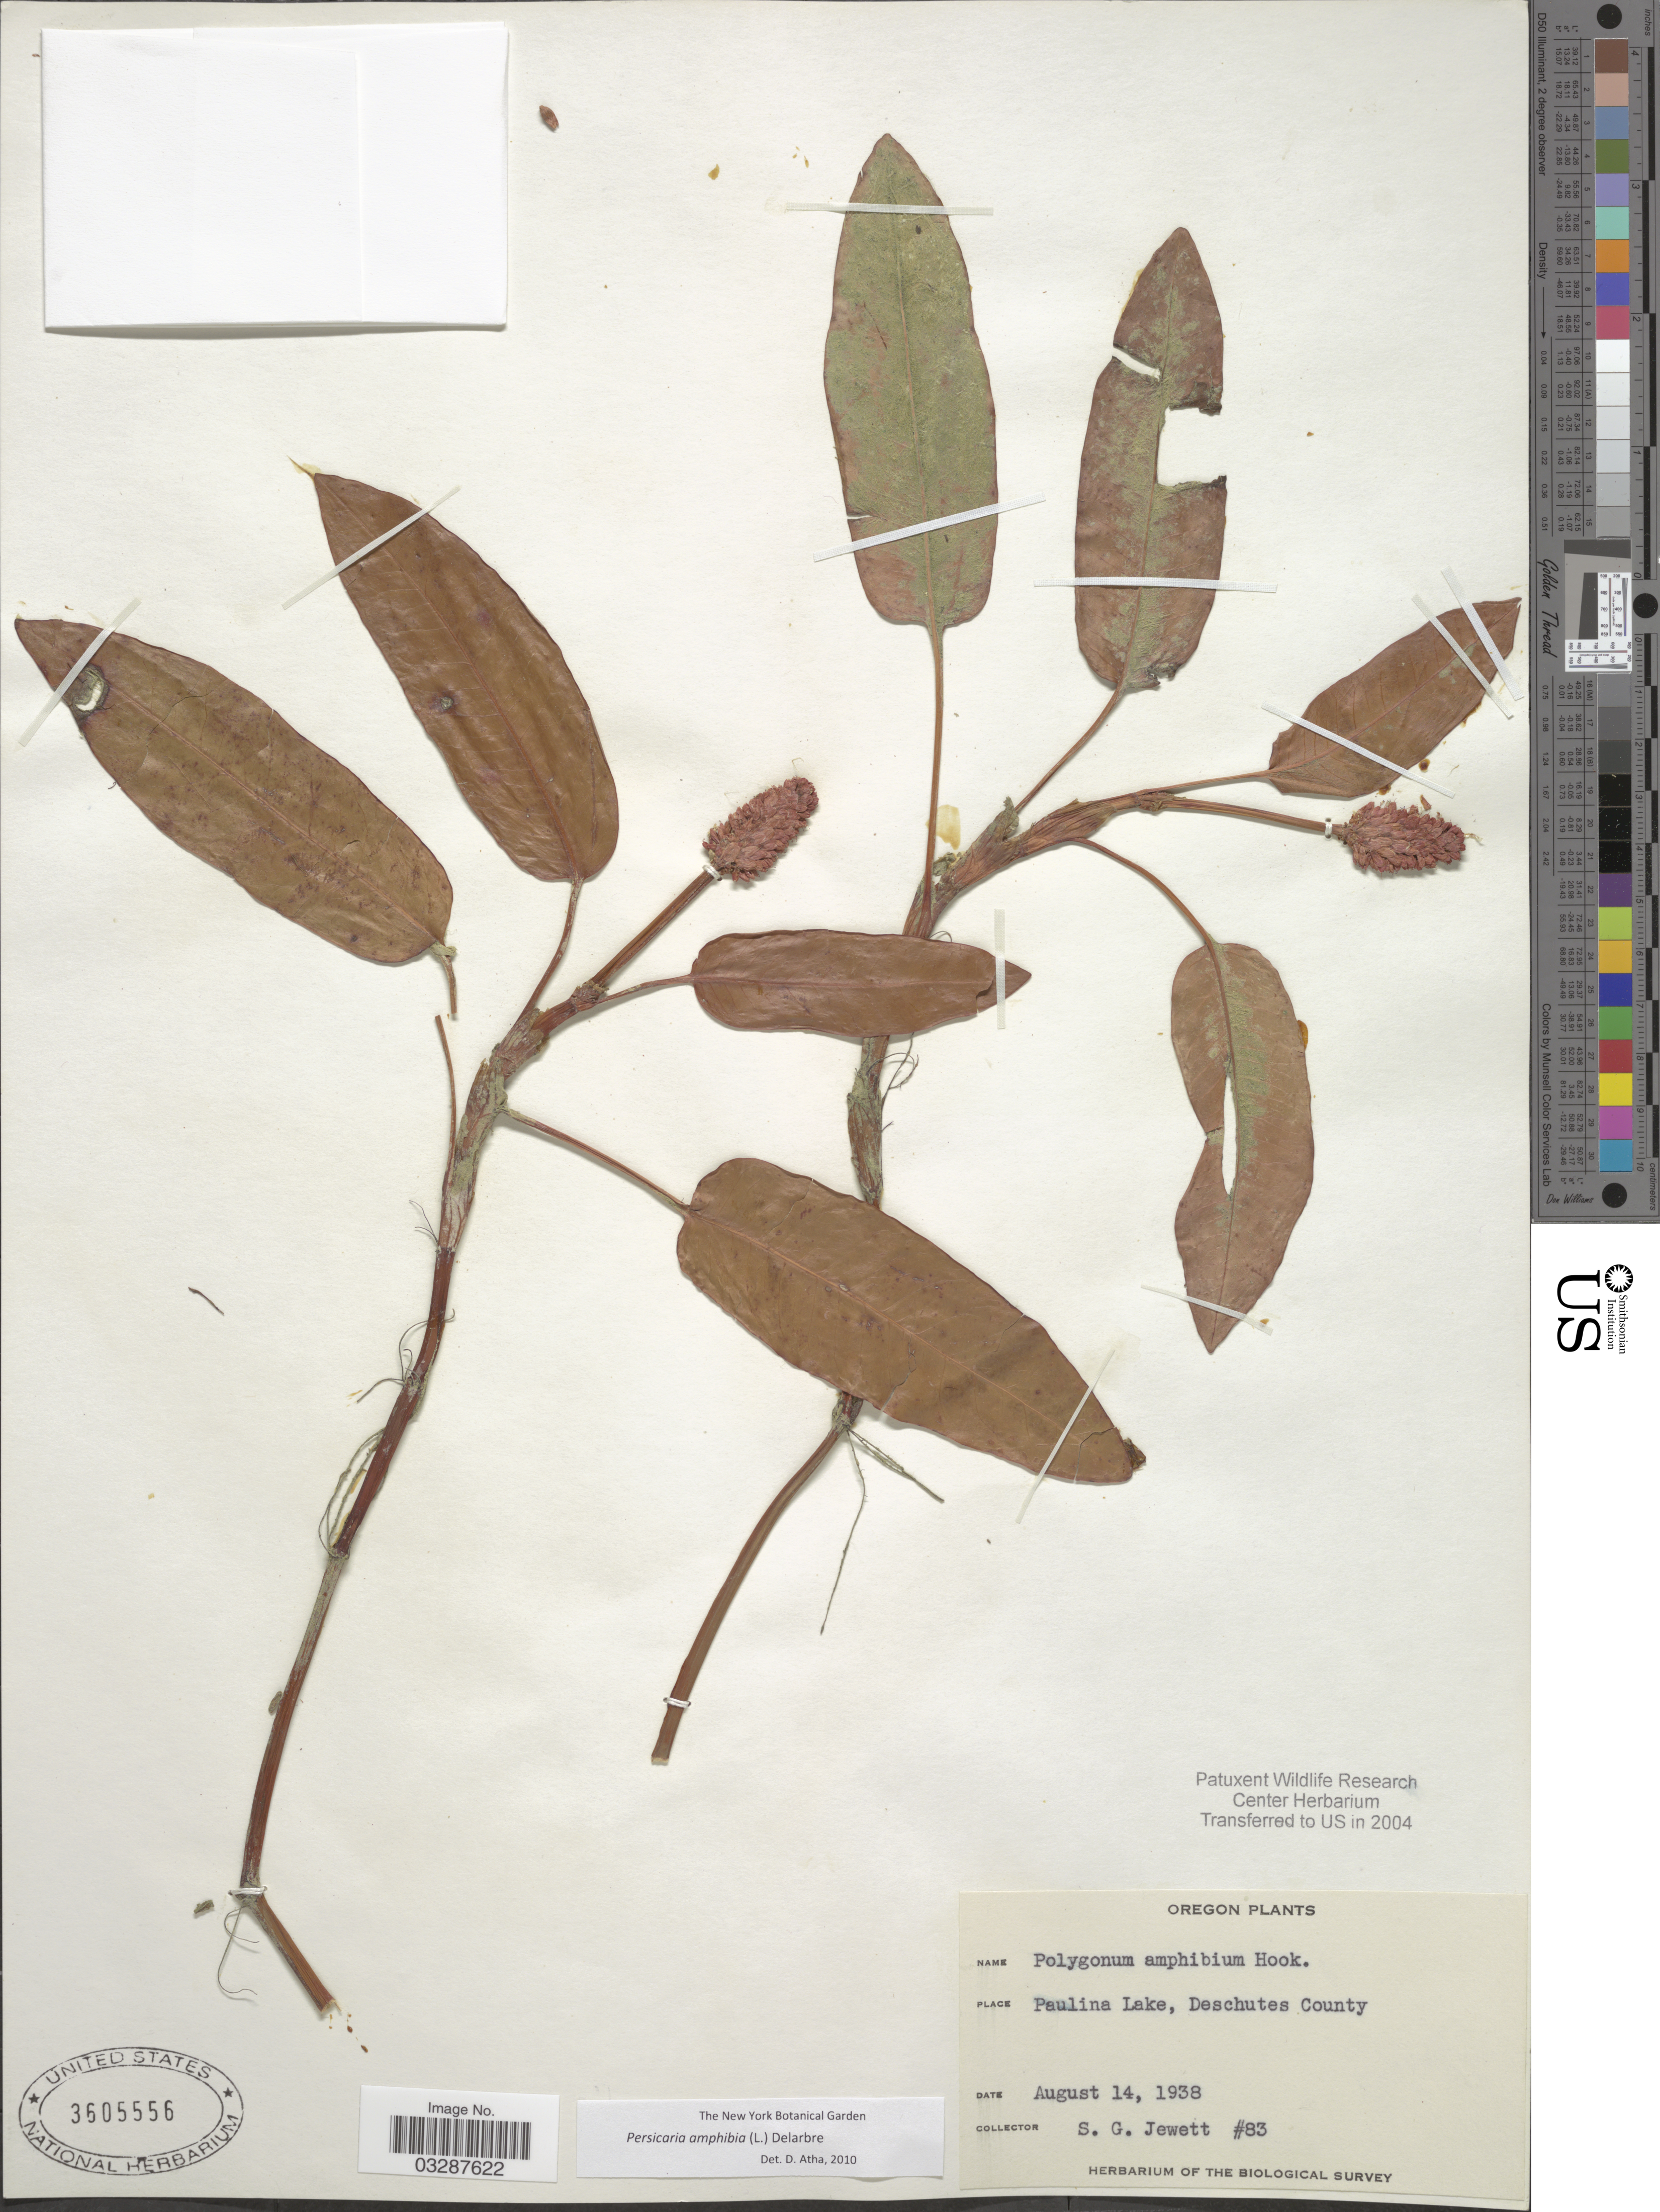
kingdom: Plantae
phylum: Tracheophyta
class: Magnoliopsida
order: Caryophyllales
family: Polygonaceae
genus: Persicaria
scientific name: Persicaria amphibia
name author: (L.) Delarbre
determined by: Atha, D. E.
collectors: S. Jewett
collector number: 83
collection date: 1935-08-14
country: United States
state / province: Oregon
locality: Paulina Lake, Deschutes County.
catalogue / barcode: US 3605556